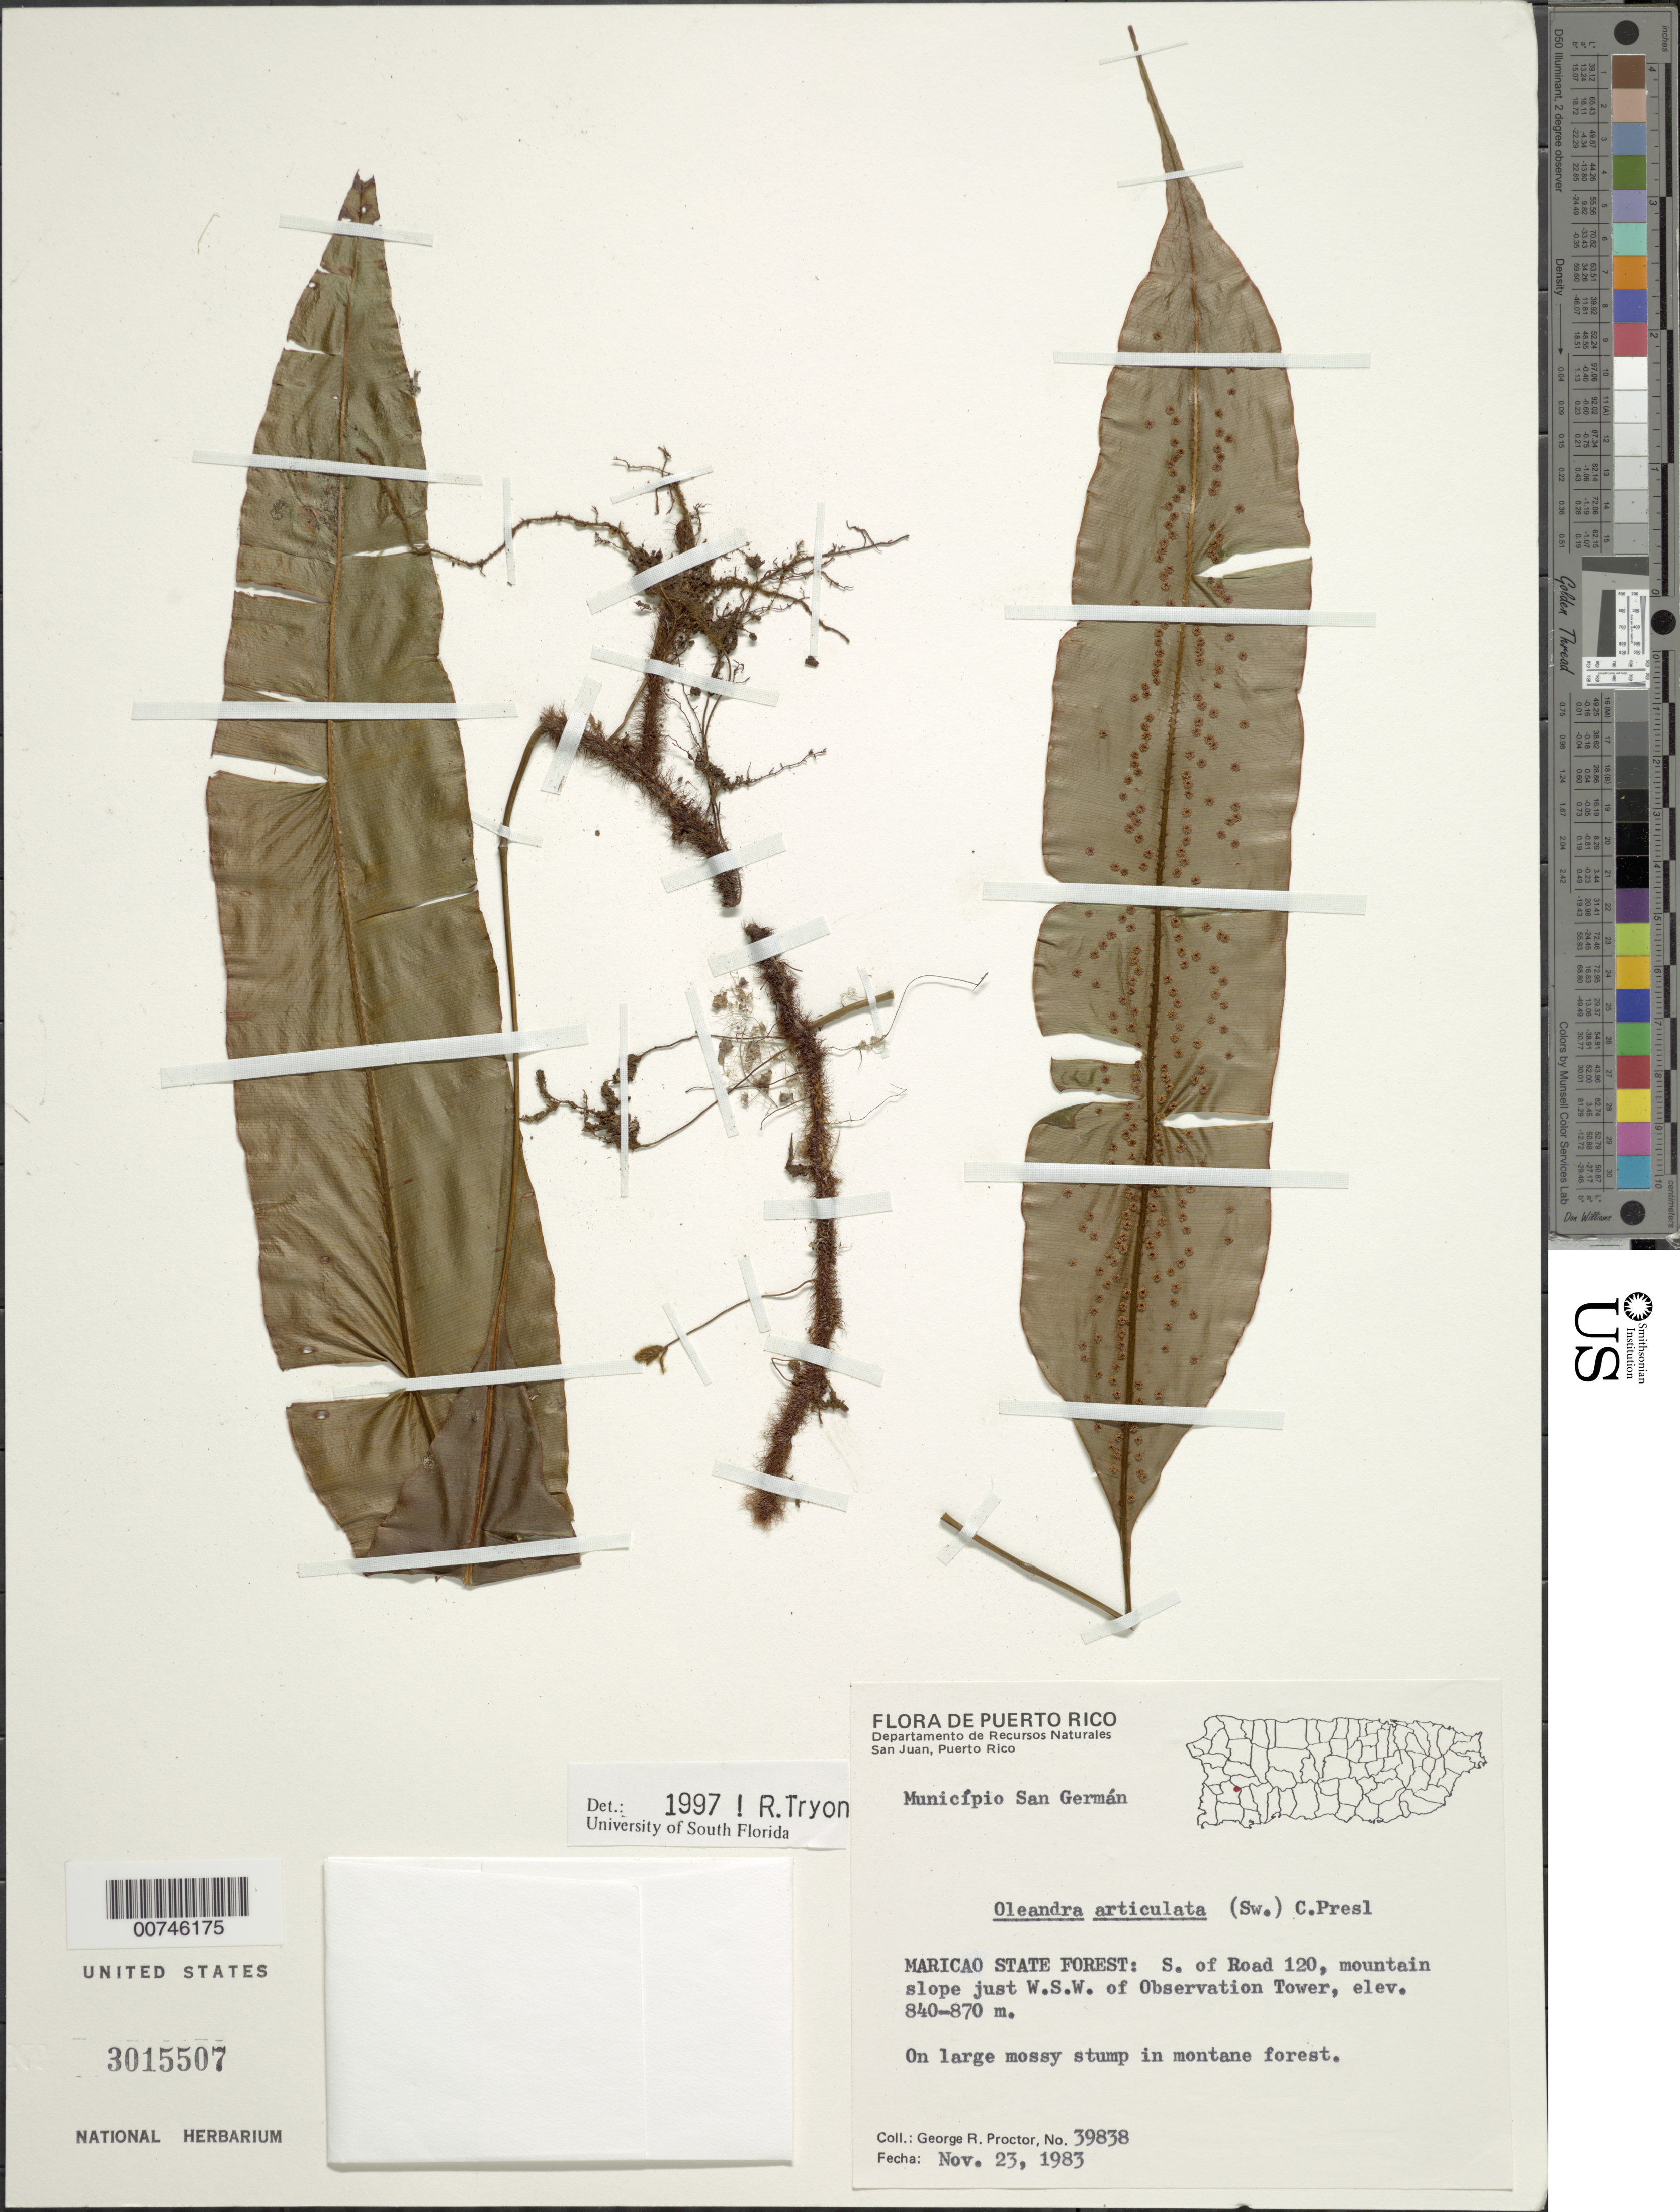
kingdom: Plantae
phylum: Tracheophyta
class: Polypodiopsida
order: Polypodiales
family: Oleandraceae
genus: Oleandra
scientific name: Oleandra articulata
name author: (Sw.) C. Presl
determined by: Tryon, Rolla M., Jr.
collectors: G. R. Proctor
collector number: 39838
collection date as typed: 23 Nov 1983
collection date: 1983-11-23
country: Puerto Rico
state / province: San Germán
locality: Maricao State Forest: S of Road 120, mountain slope just WSW of Observation Tower, Municipio San Germán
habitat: On large mossy stump in montane forest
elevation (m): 840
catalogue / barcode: US 3015507